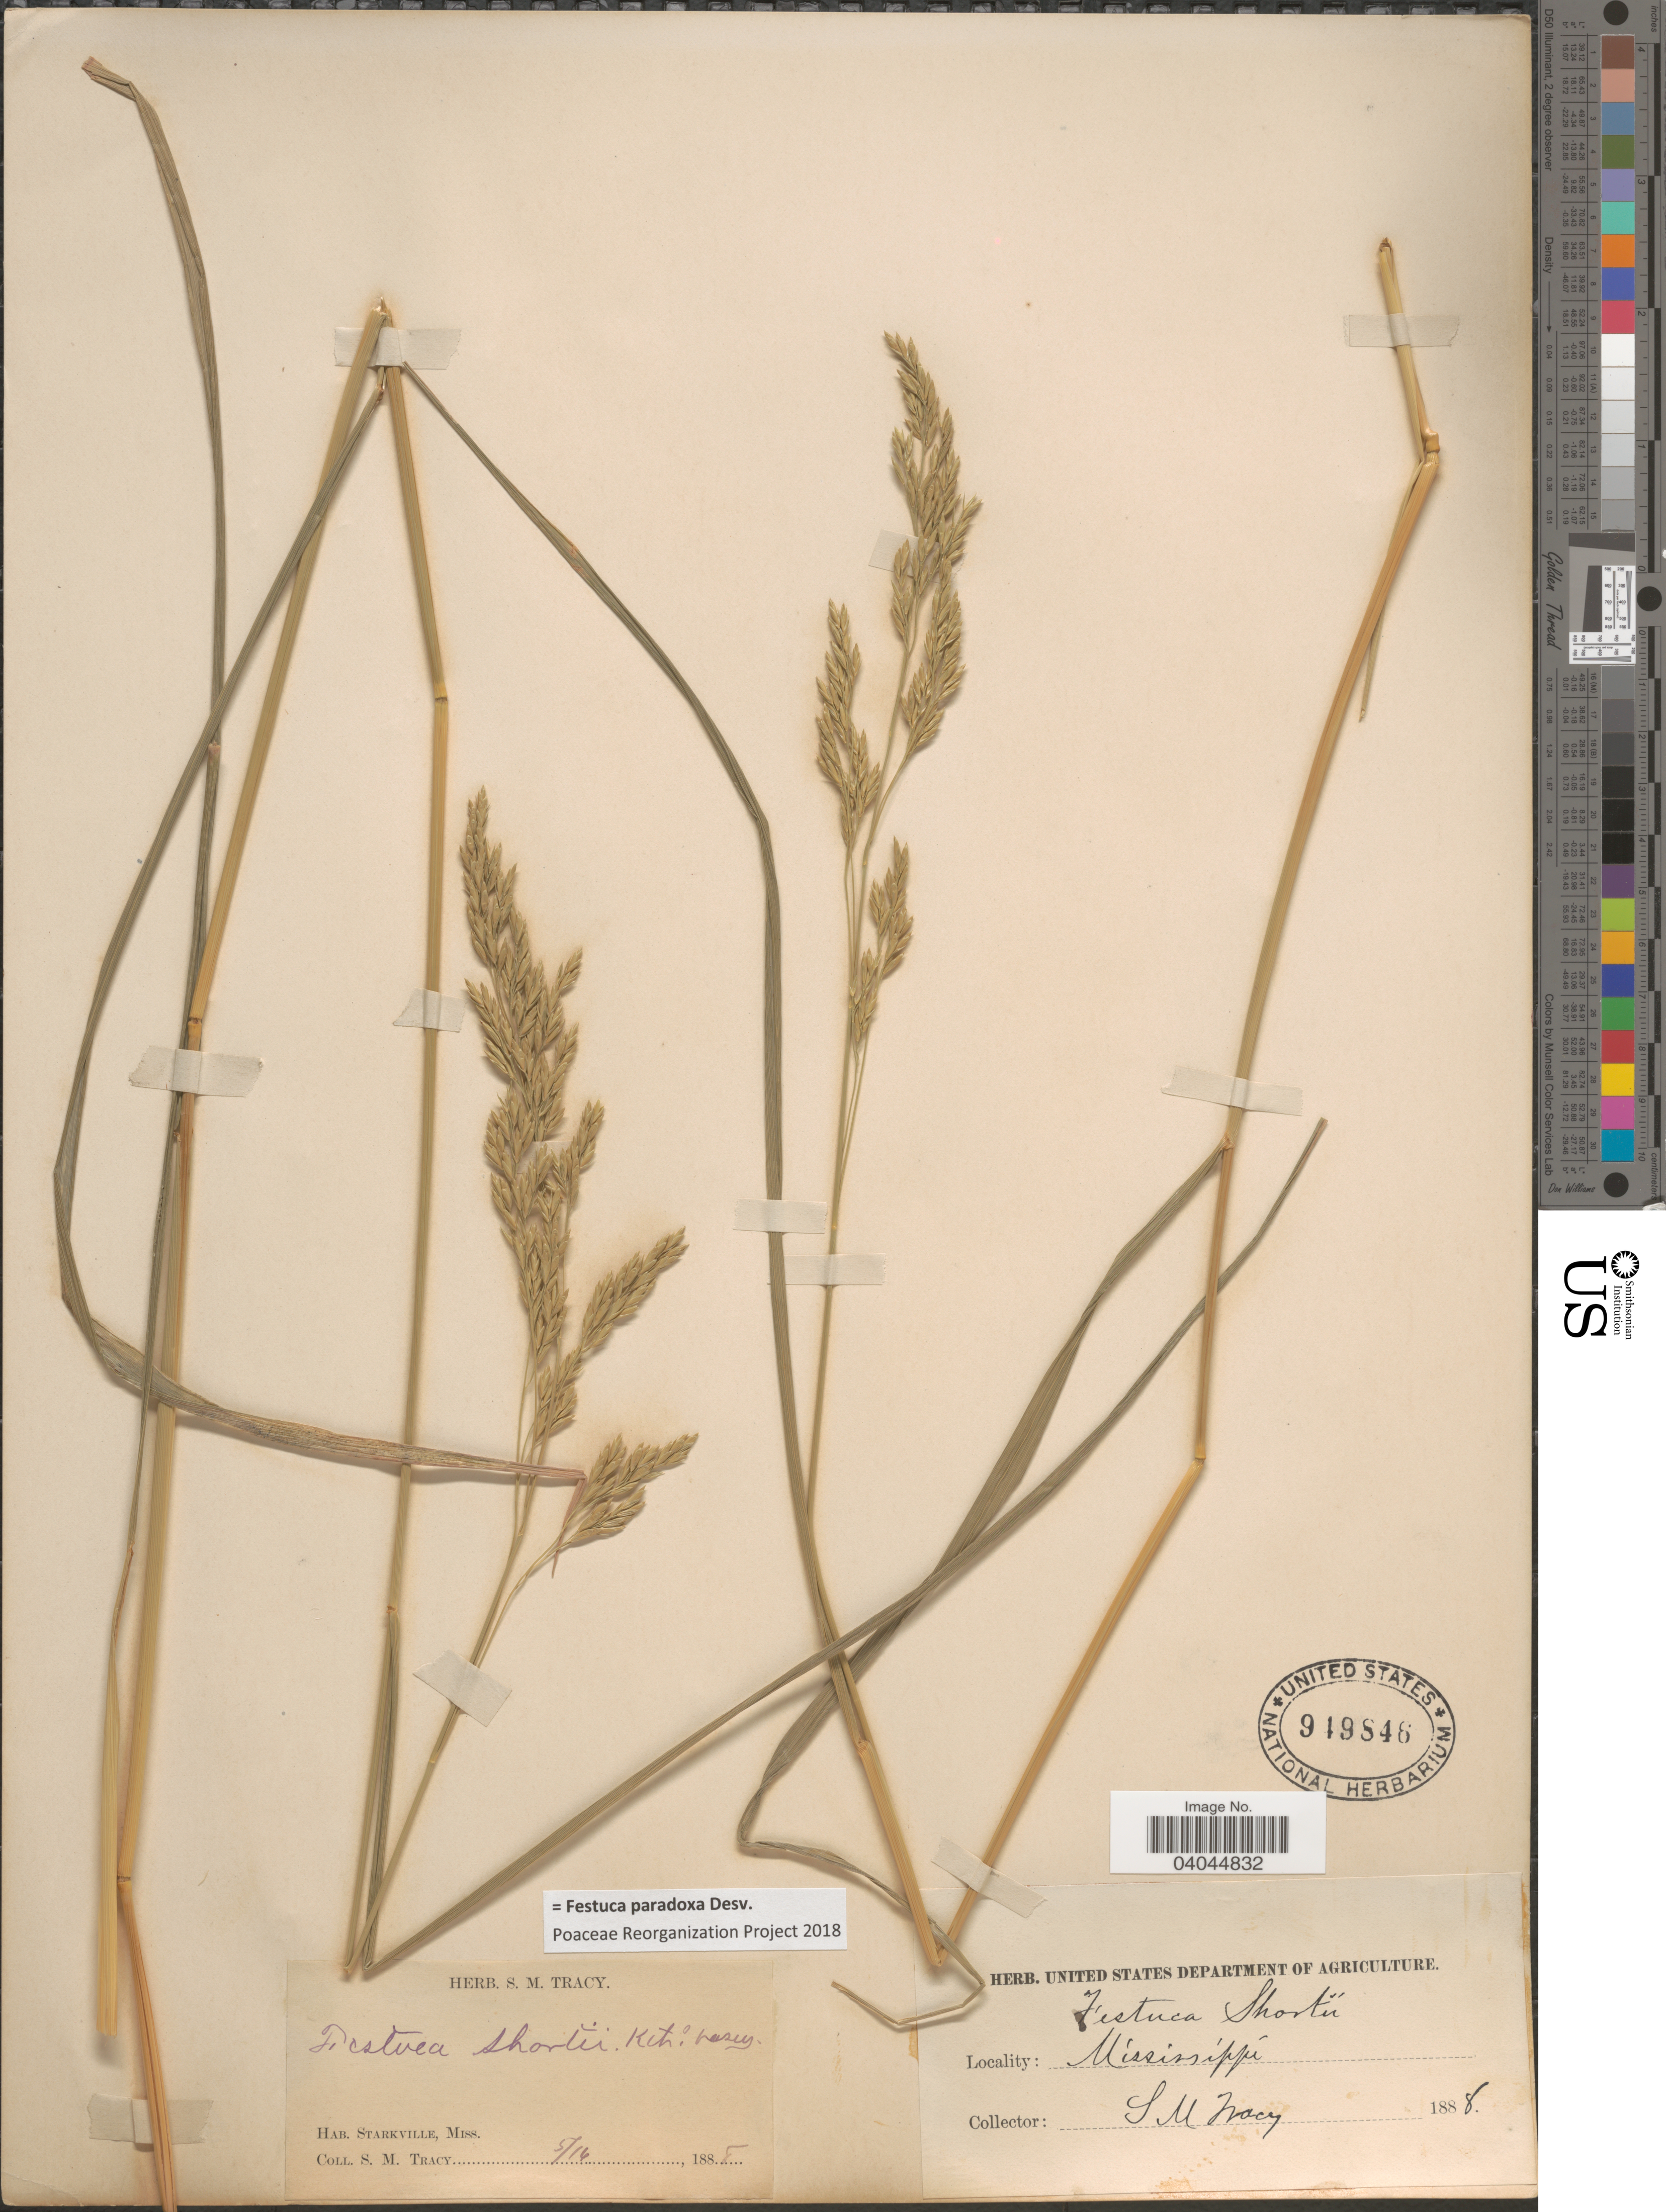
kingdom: Plantae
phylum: Tracheophyta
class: Liliopsida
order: Poales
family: Poaceae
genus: Festuca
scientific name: Festuca paradoxa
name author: Desv.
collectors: S. M. Tracy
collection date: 1888-05-16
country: United States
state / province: Mississippi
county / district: Oktibbeha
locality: Starkville.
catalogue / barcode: US 949846